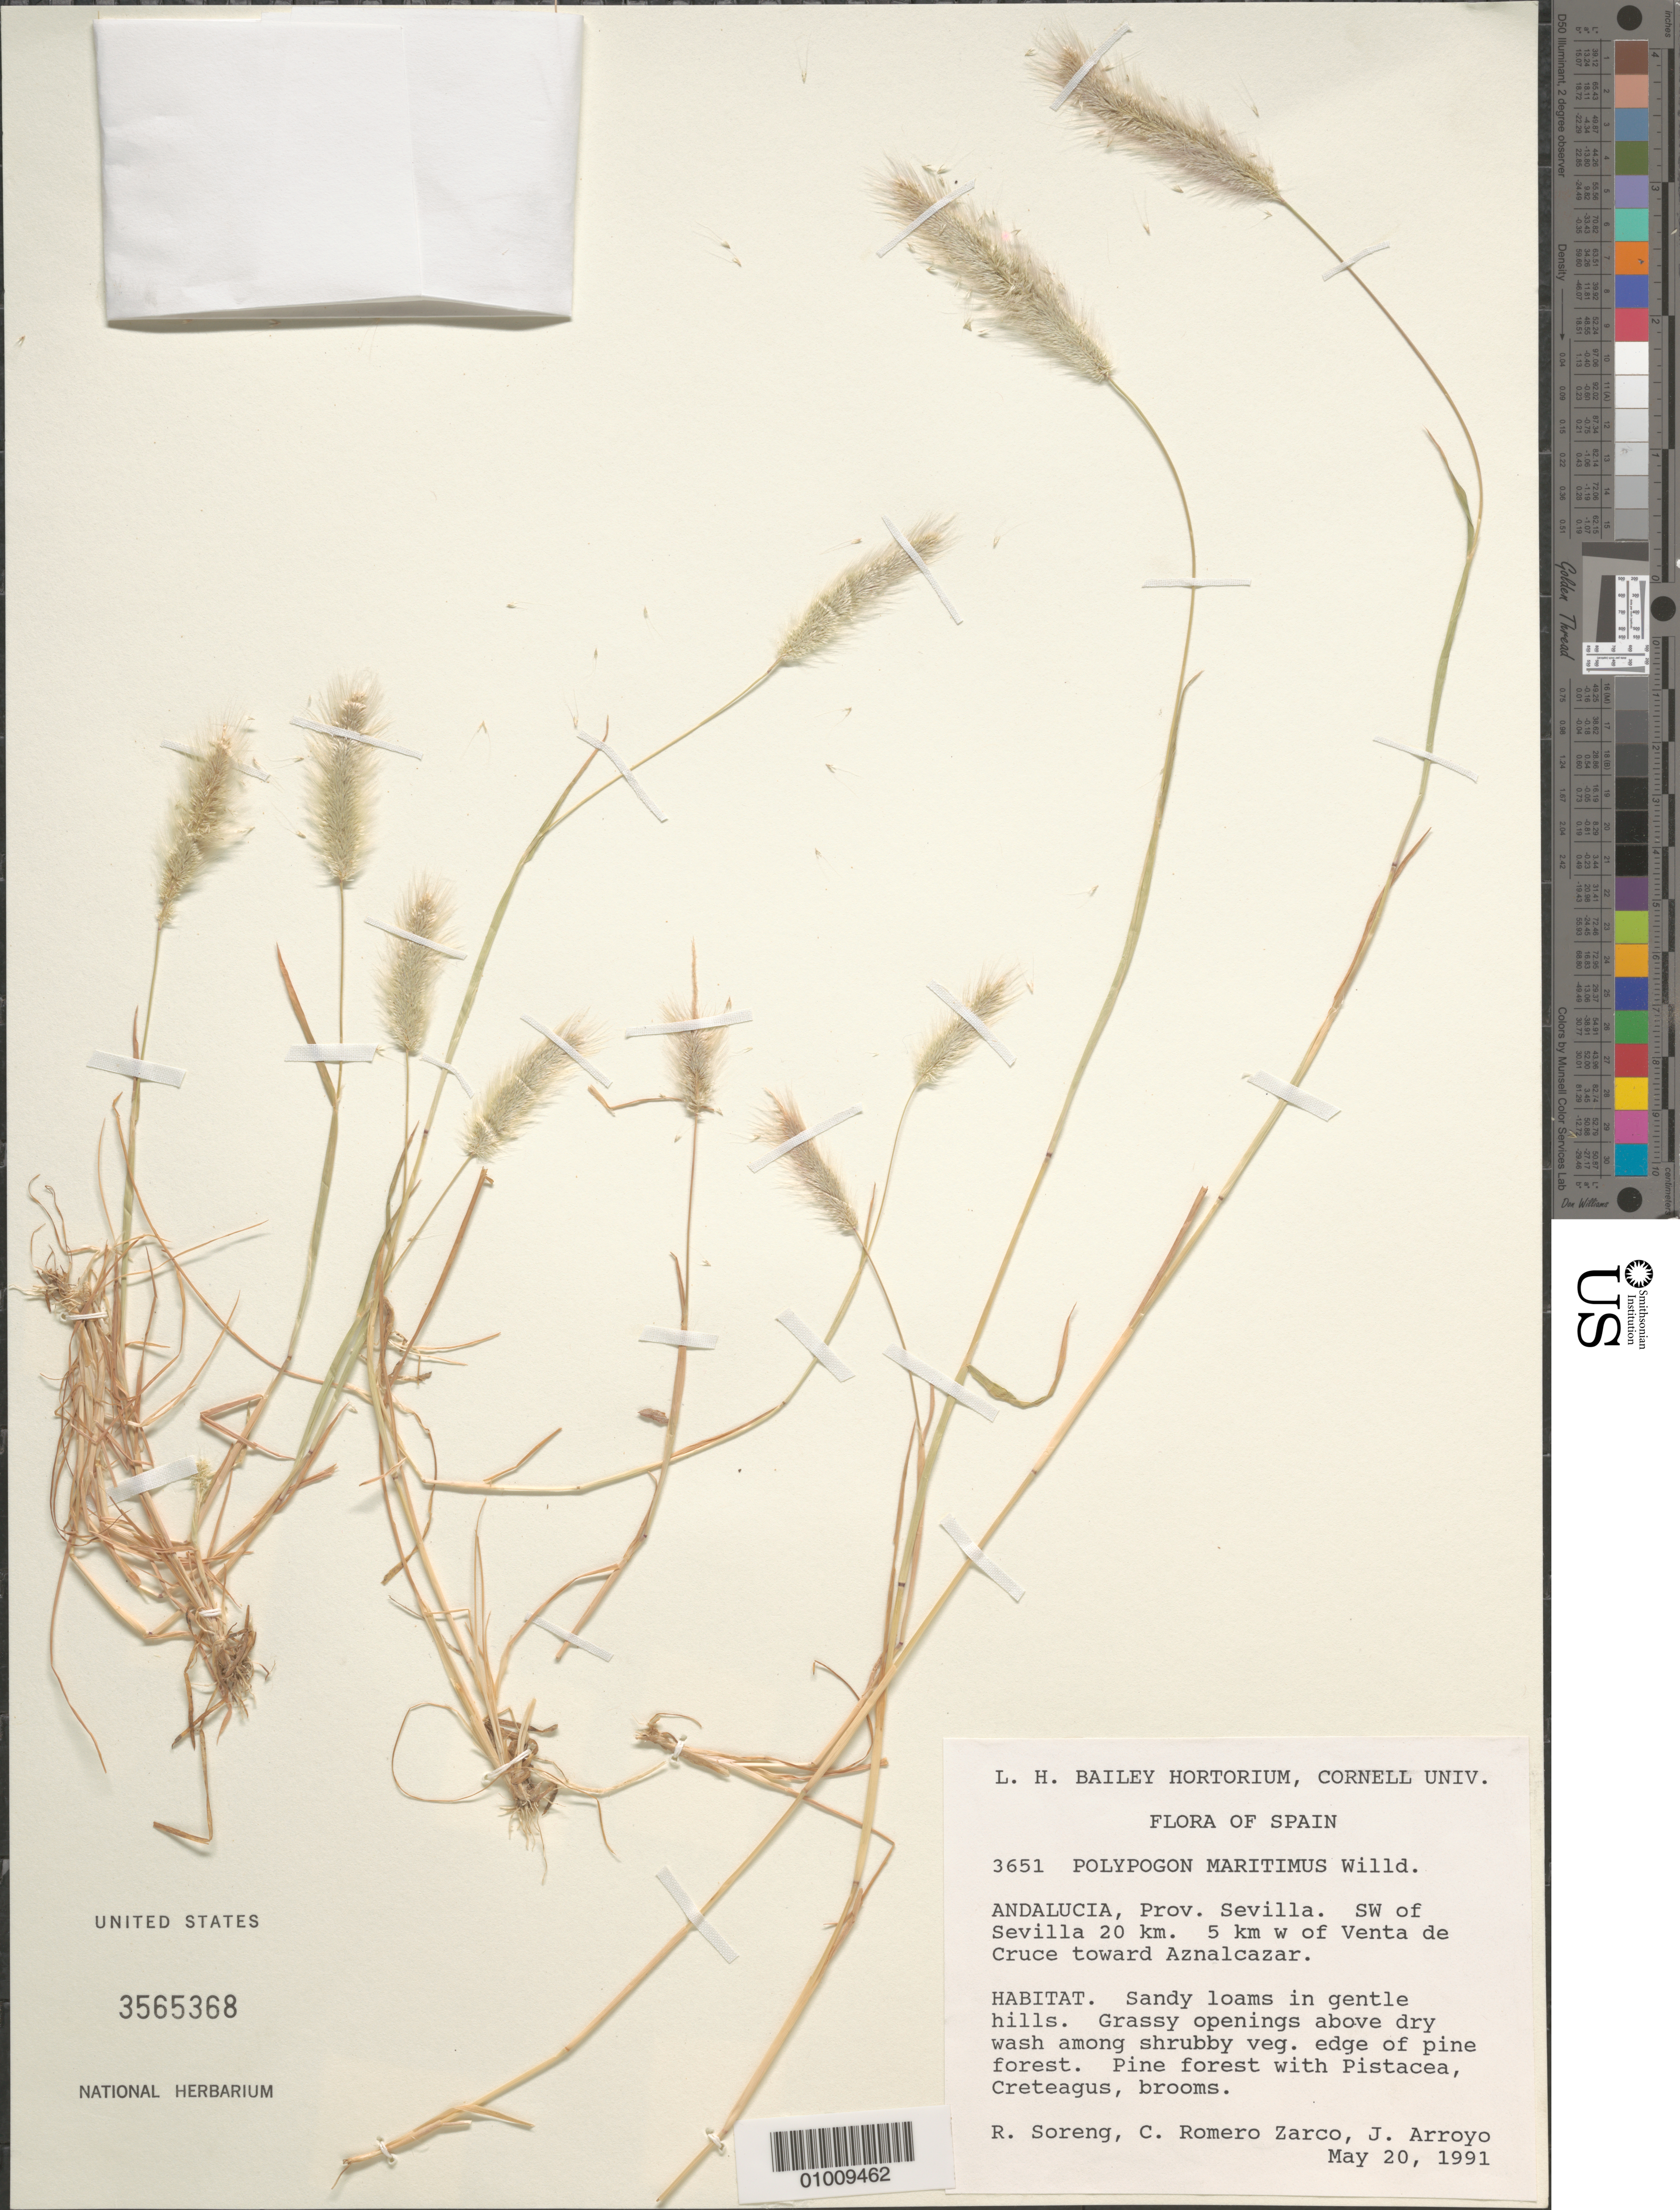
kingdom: Plantae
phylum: Tracheophyta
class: Liliopsida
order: Poales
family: Poaceae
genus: Polypogon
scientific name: Polypogon maritimus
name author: Willd.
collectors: R. J. Soreng, C. Romero Zarco & J. Arroyo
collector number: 3651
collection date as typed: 20 May 1991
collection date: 1991-05-20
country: Spain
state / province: Andalucia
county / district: Sevilla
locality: SW of Sevilla 20 km 5 km W of Venta de Cruce toward Aznalcazar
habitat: Sandy loams in gentle hills. Grassy openings above dry wash among shruby veg. Pinus, Pistacea, Cretagus, brooms.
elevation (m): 30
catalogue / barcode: US 3565368